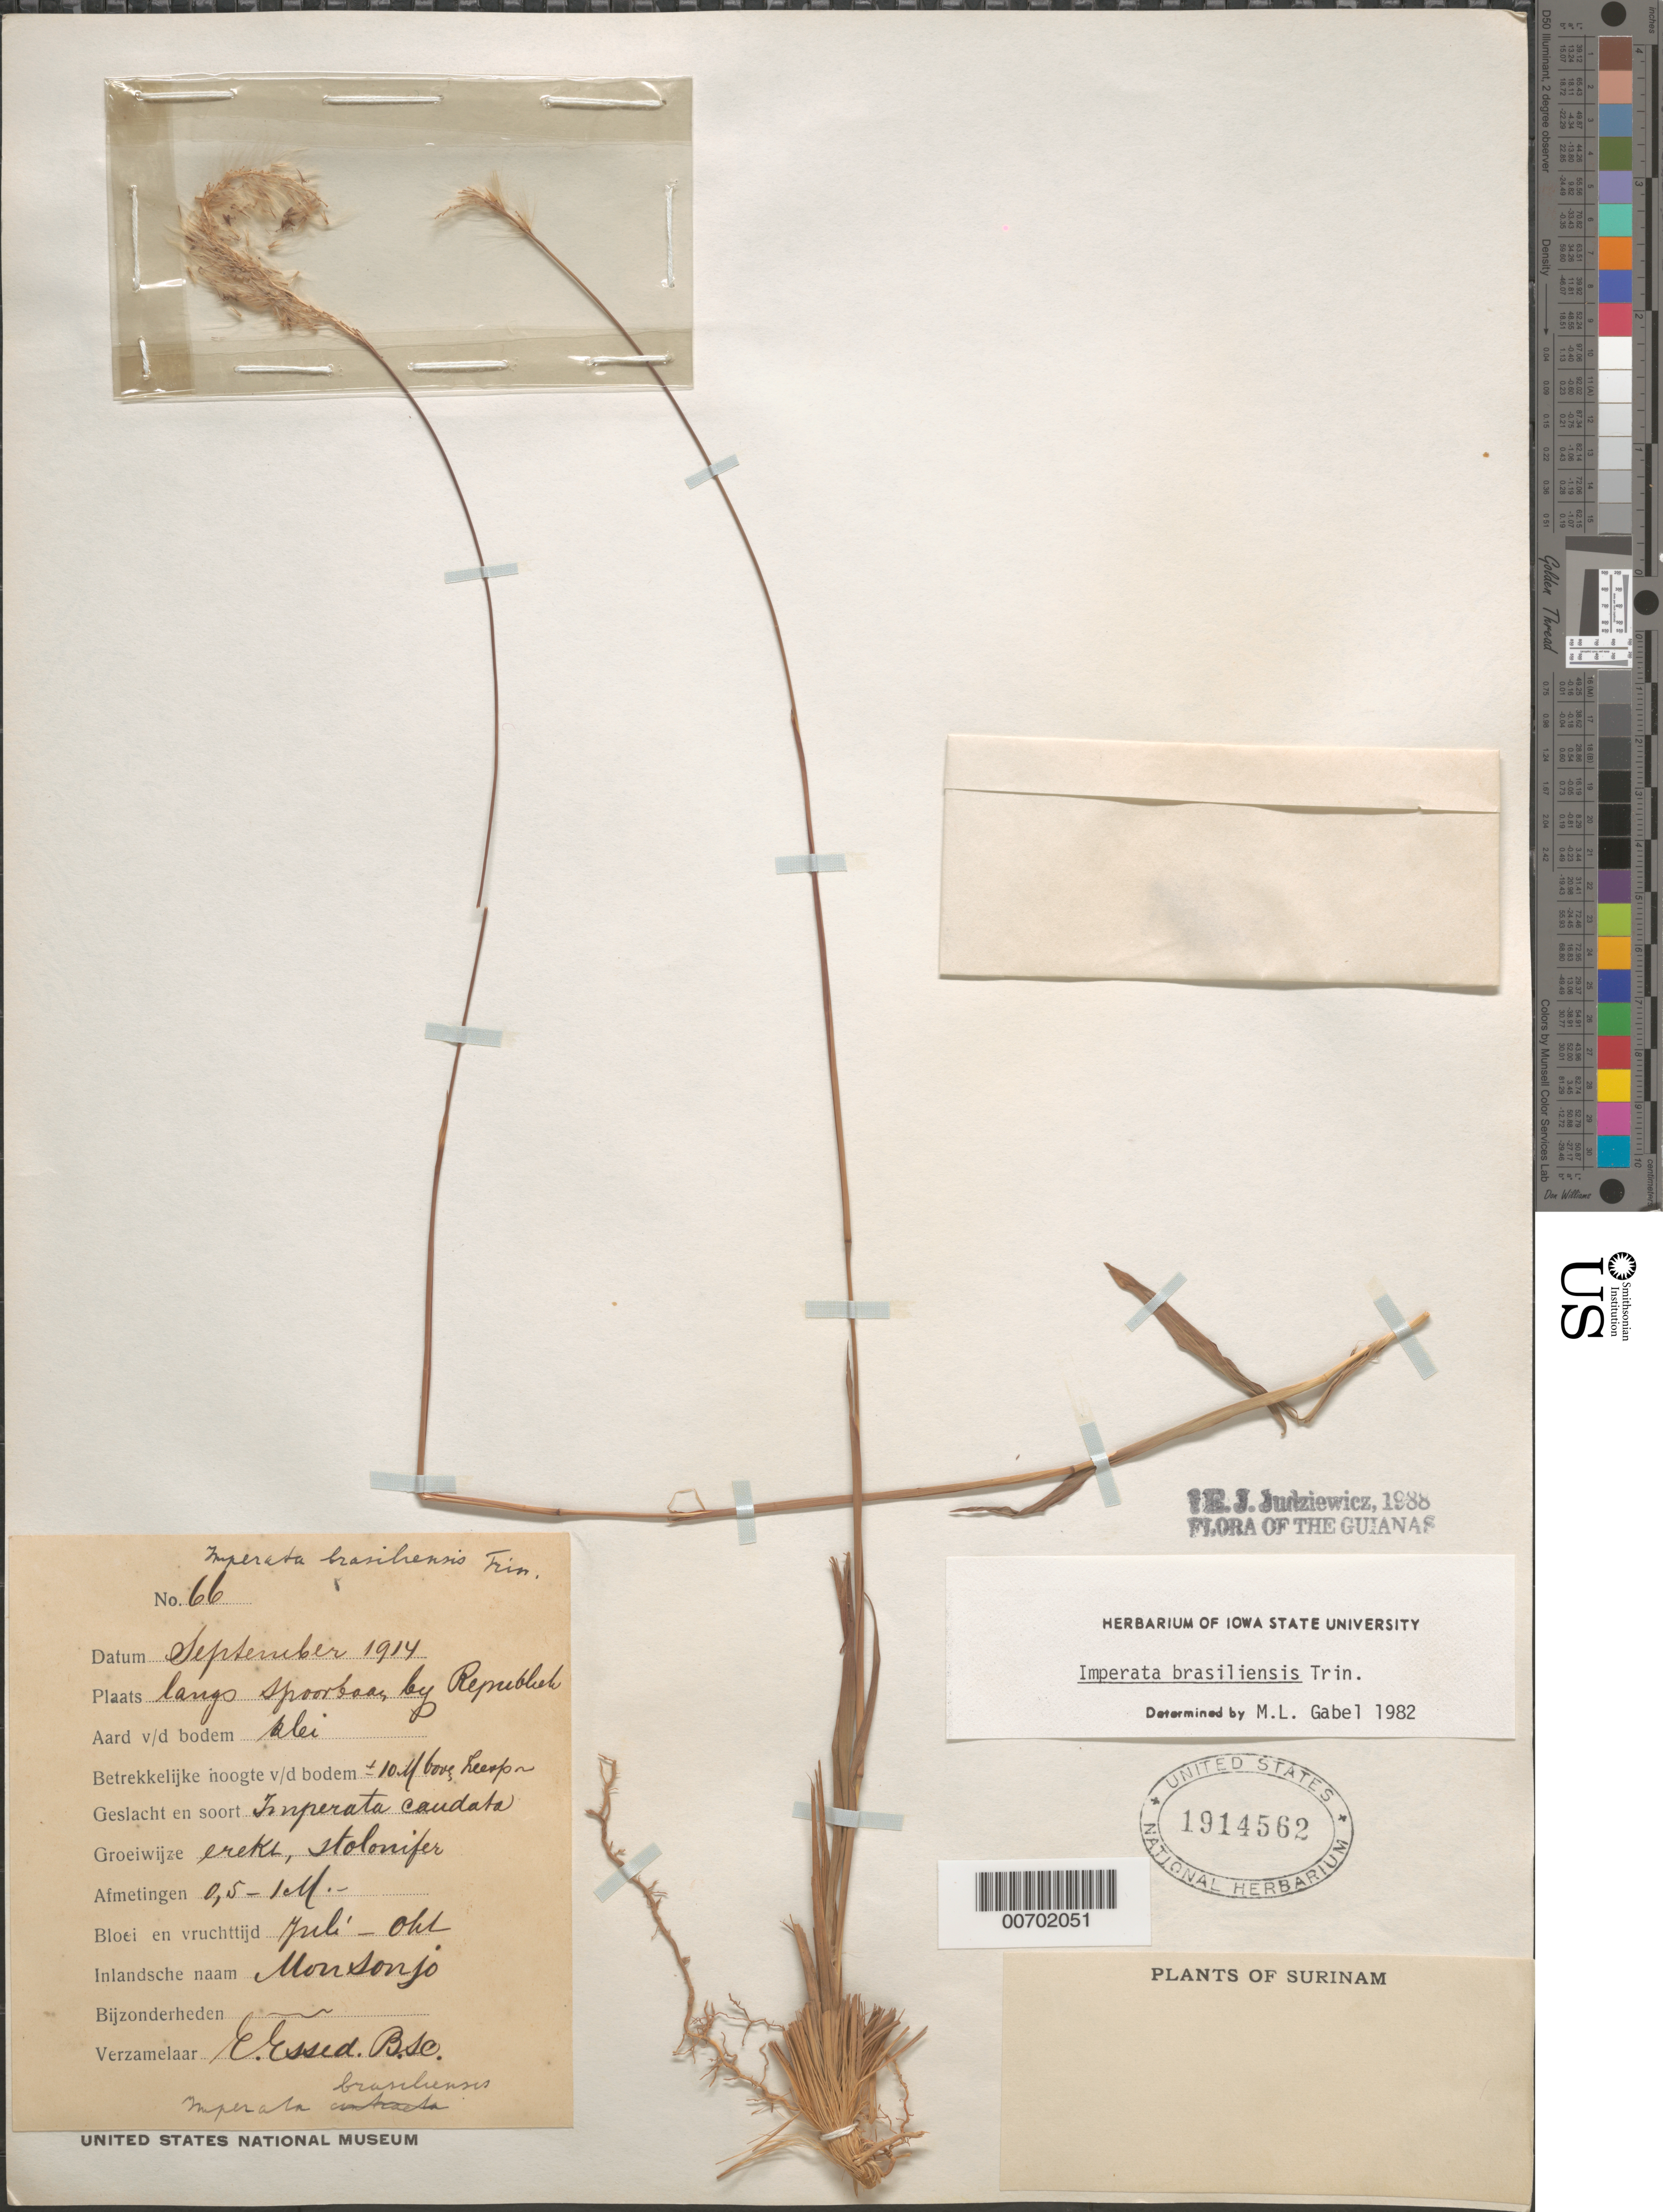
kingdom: Plantae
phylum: Tracheophyta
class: Liliopsida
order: Poales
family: Poaceae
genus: Imperata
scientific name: Imperata brasiliensis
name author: Trin.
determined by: Gabel, M. L.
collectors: E. Essed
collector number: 66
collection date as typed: Sep-14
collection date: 1914-09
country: Suriname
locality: Republiek, langs spoorboa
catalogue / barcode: US 1914562